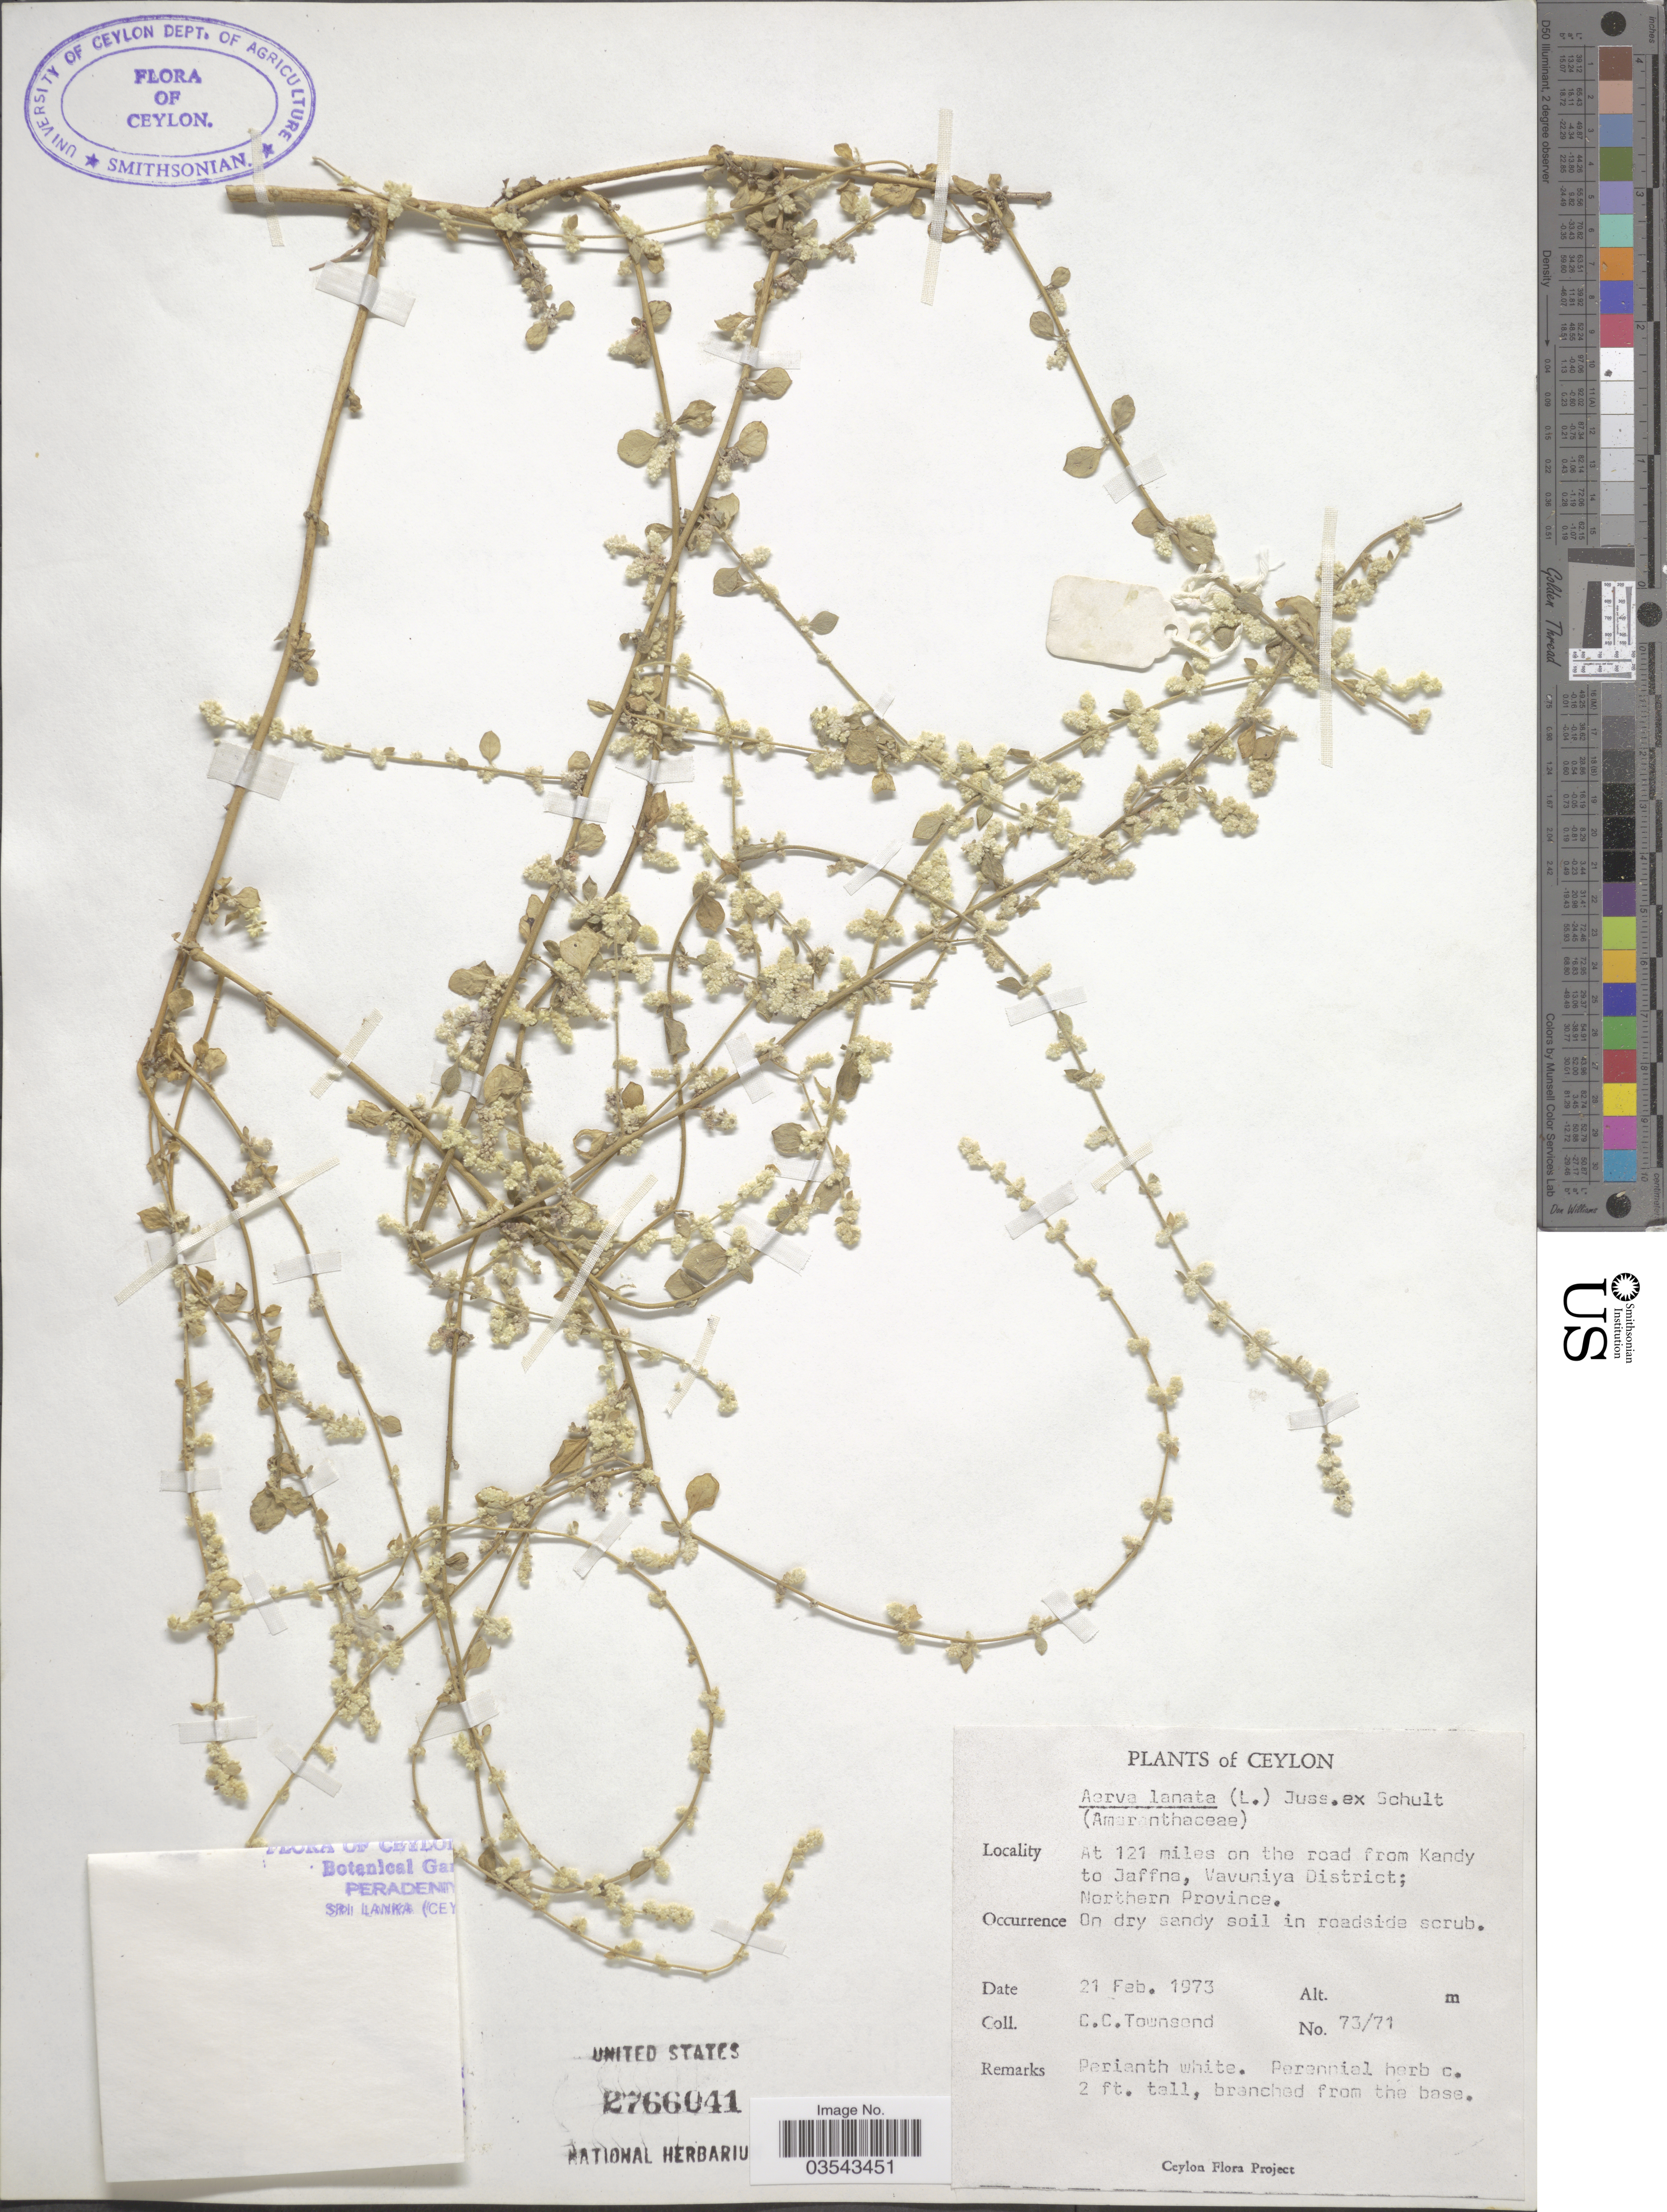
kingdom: Plantae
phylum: Tracheophyta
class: Magnoliopsida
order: Caryophyllales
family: Amaranthaceae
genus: Ouret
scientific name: Ouret lanata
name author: (L.) Kuntze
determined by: U.S. National Herbarium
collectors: C. C. Townsend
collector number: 73/71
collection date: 1973-02-21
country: Sri Lanka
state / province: Northern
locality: Ceylon. At 121 miles on the road from Kandy to Jaffna, Vavuniya District.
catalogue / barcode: US 2766041